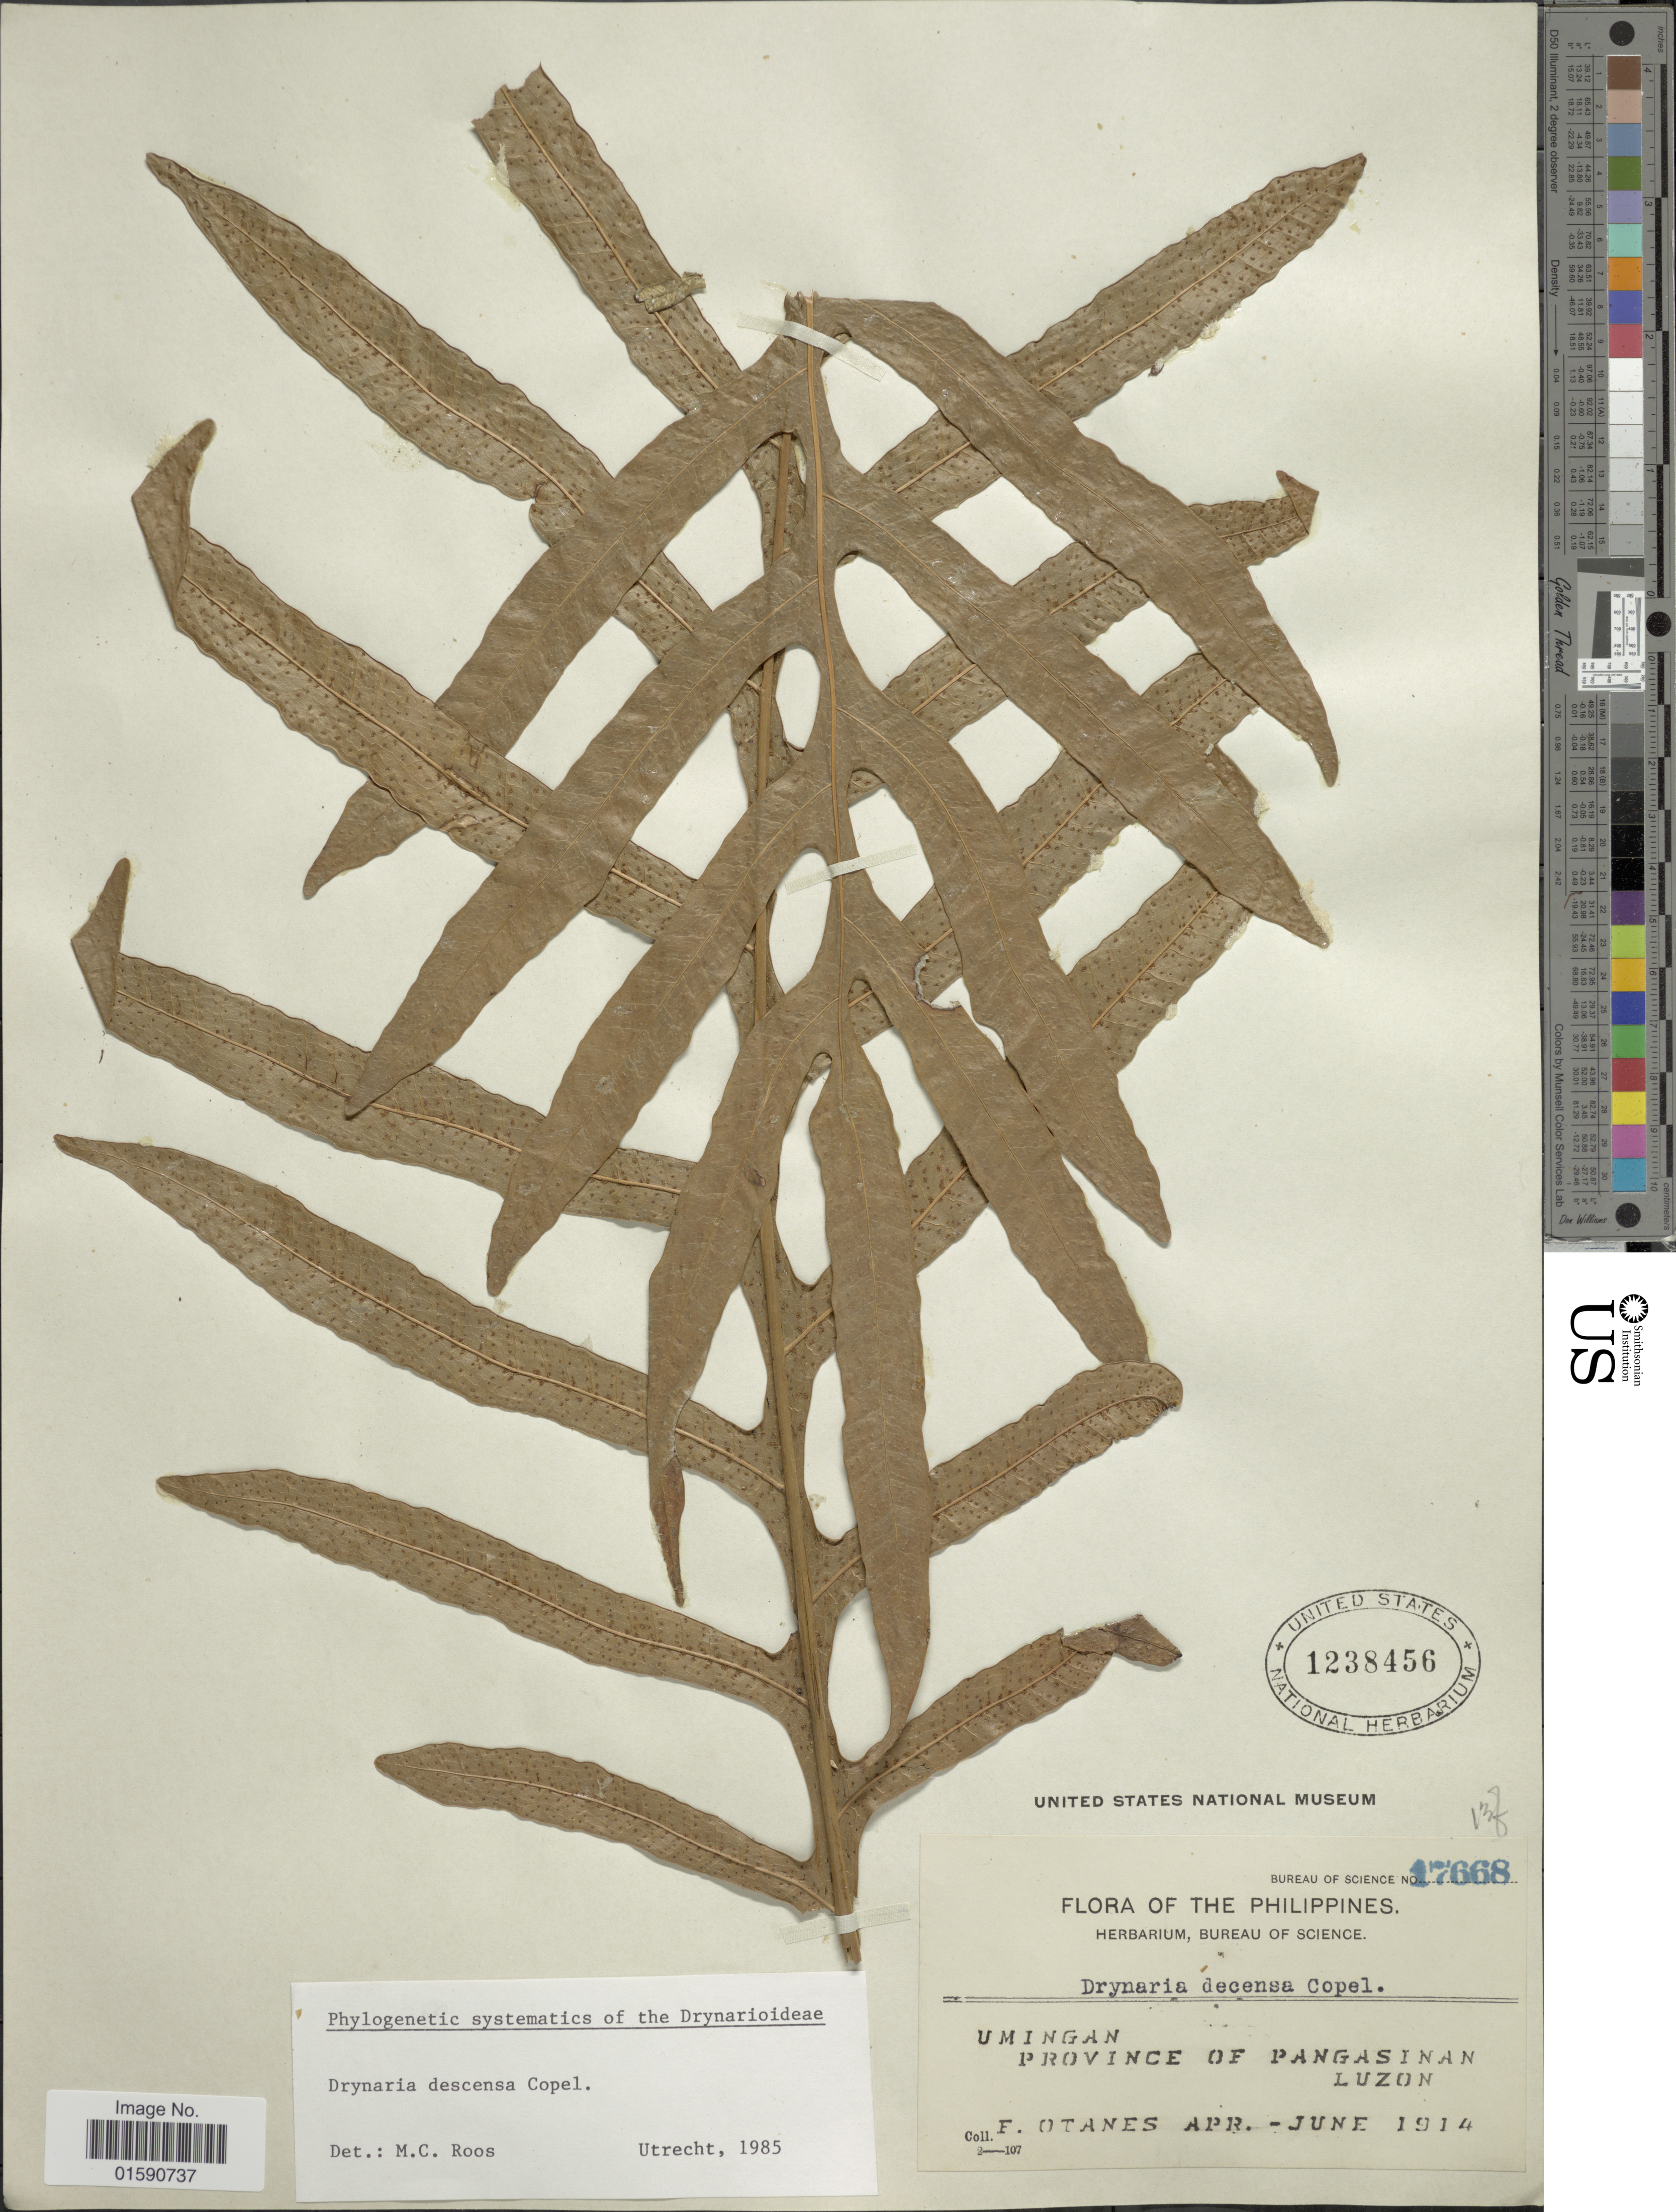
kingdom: Plantae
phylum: Tracheophyta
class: Polypodiopsida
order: Polypodiales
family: Polypodiaceae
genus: Drynaria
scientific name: Drynaria descensa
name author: Copel.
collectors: F. Q. Otanes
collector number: Bureau of Science 47668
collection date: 1914-04/1914-06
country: Philippines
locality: Uimngan. Province of Pangasinan, Luzon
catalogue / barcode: US 1238456